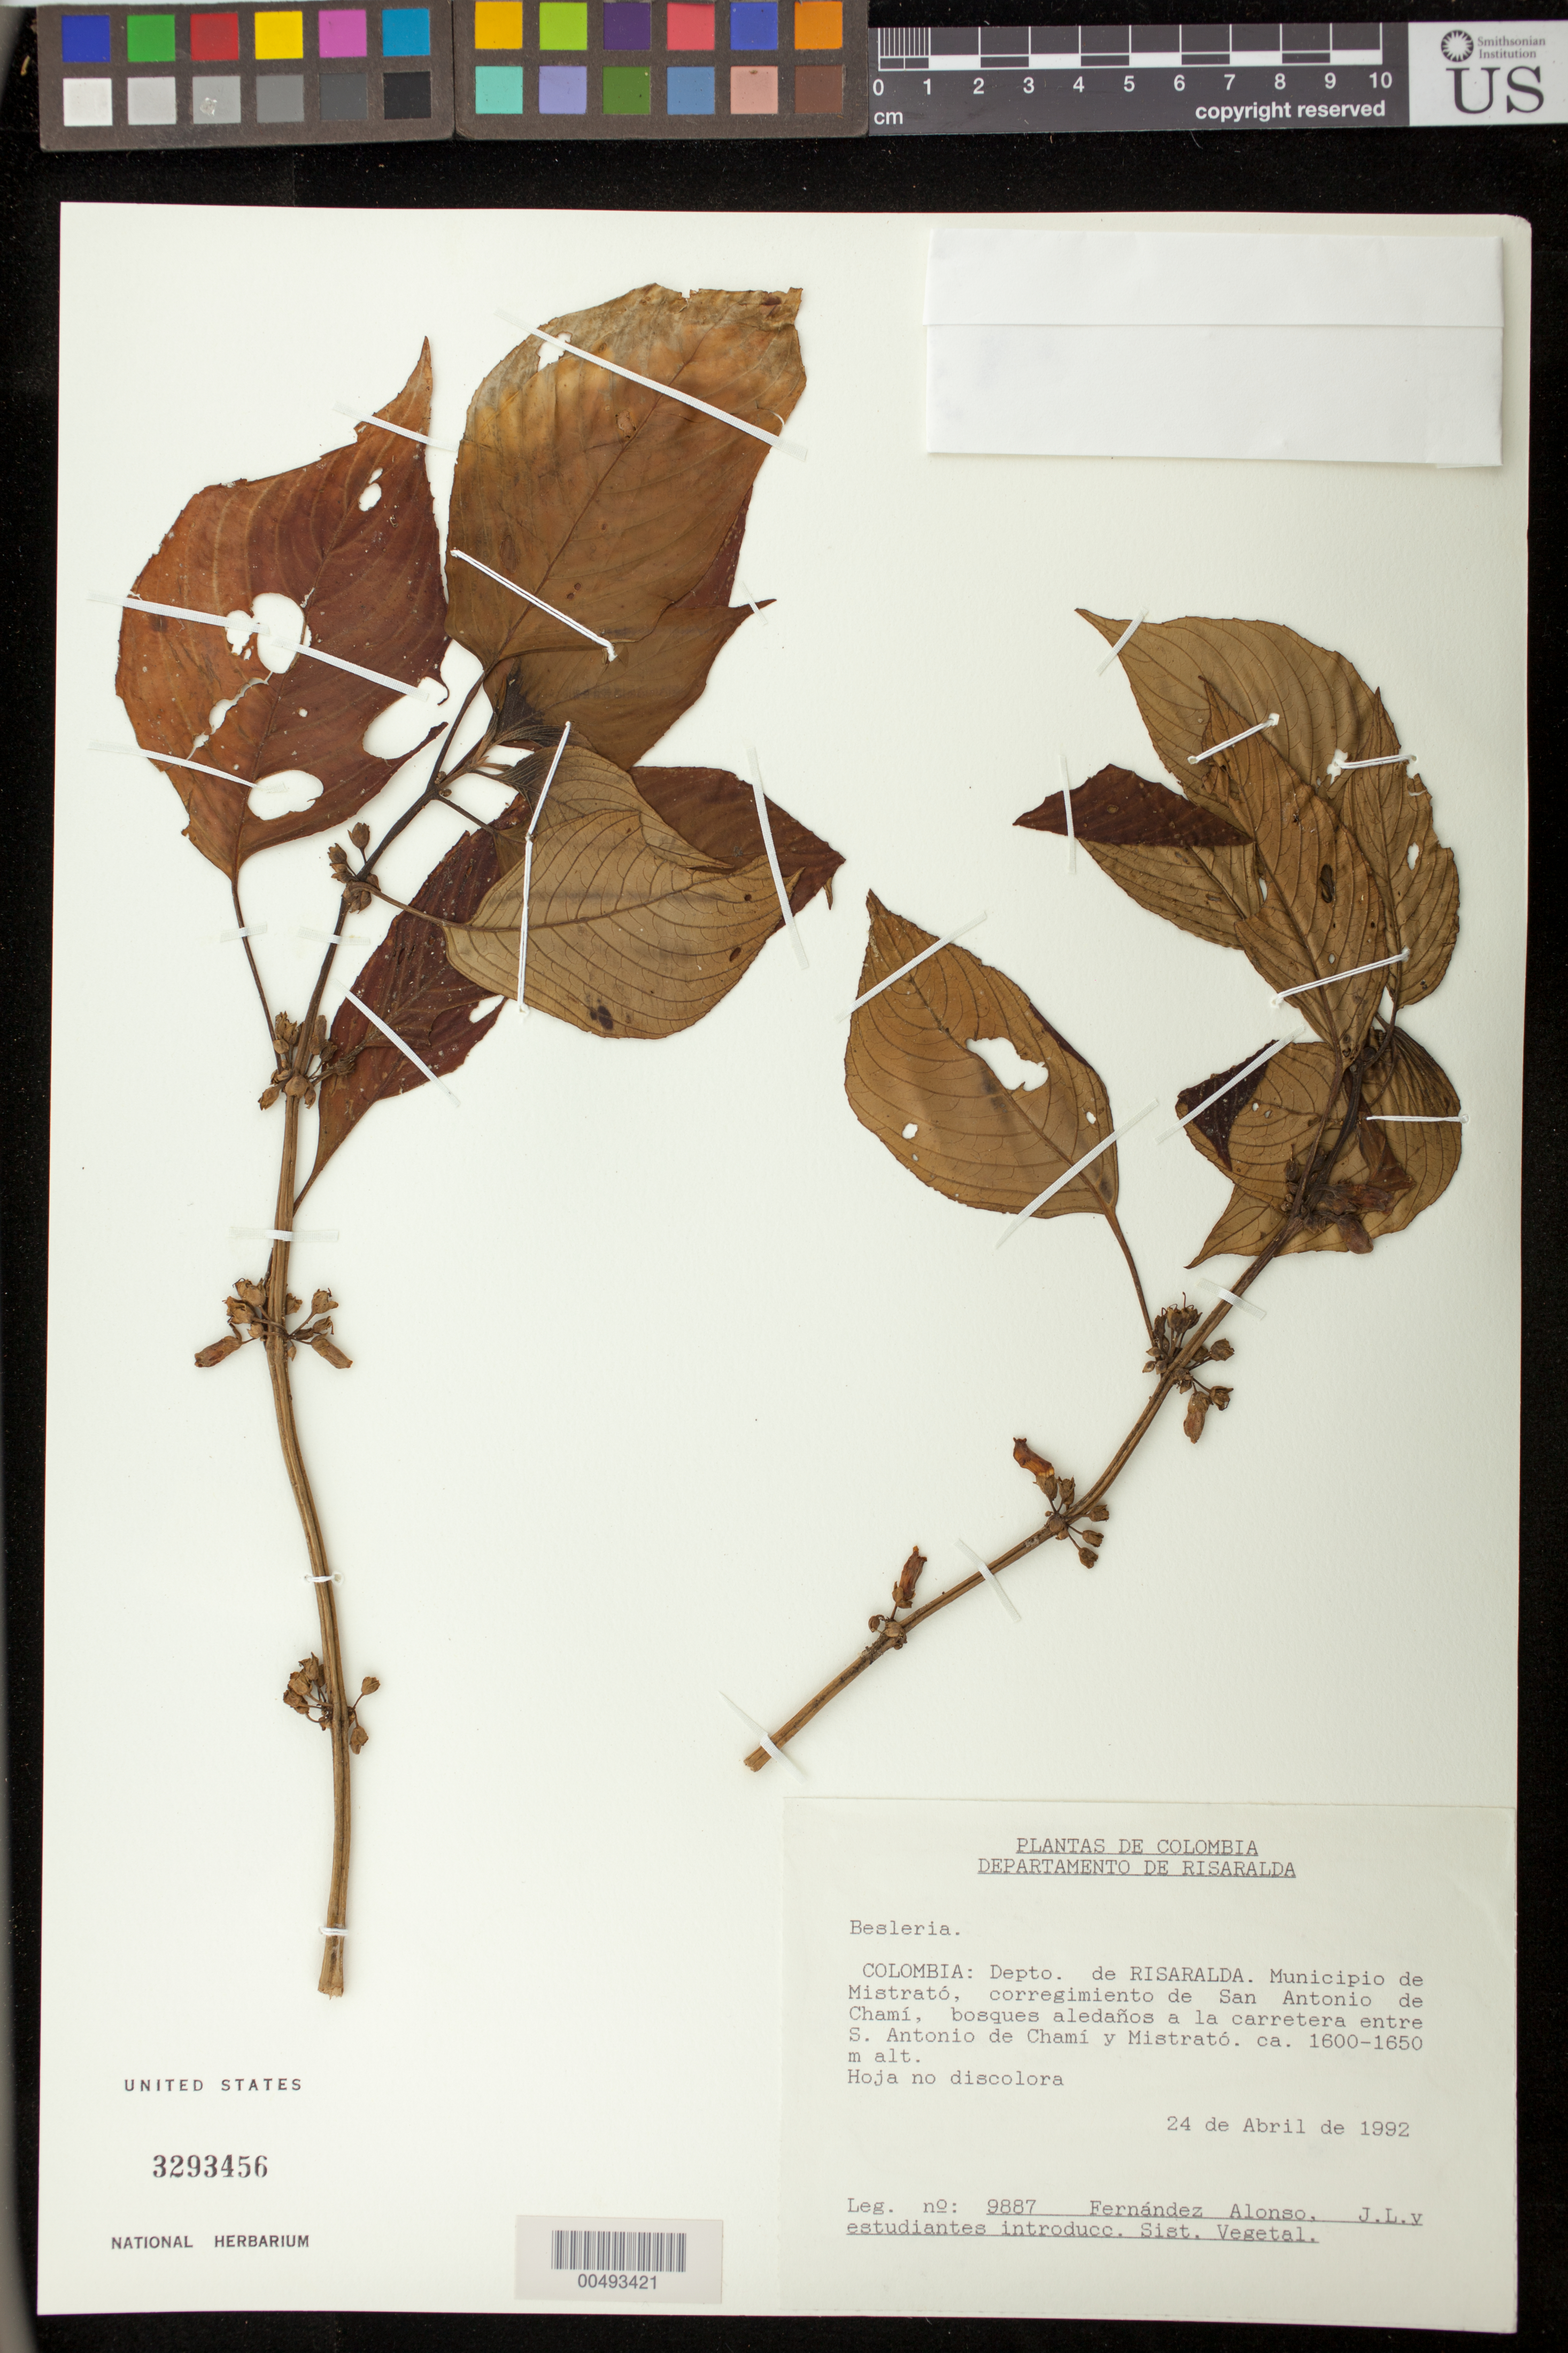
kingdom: Plantae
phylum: Tracheophyta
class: Magnoliopsida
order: Lamiales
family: Gesneriaceae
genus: Besleria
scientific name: Besleria sp.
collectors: J. L. Fernández-Alonso & Estudiantes de Introducc. Sistem. Vegetal.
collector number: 9887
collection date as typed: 24 Apr 1992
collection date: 1992-04-24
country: Colombia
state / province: Risaralda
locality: Municipio de Mistrató, corregimiento de San Antonio de Chamí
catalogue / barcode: US 3293456